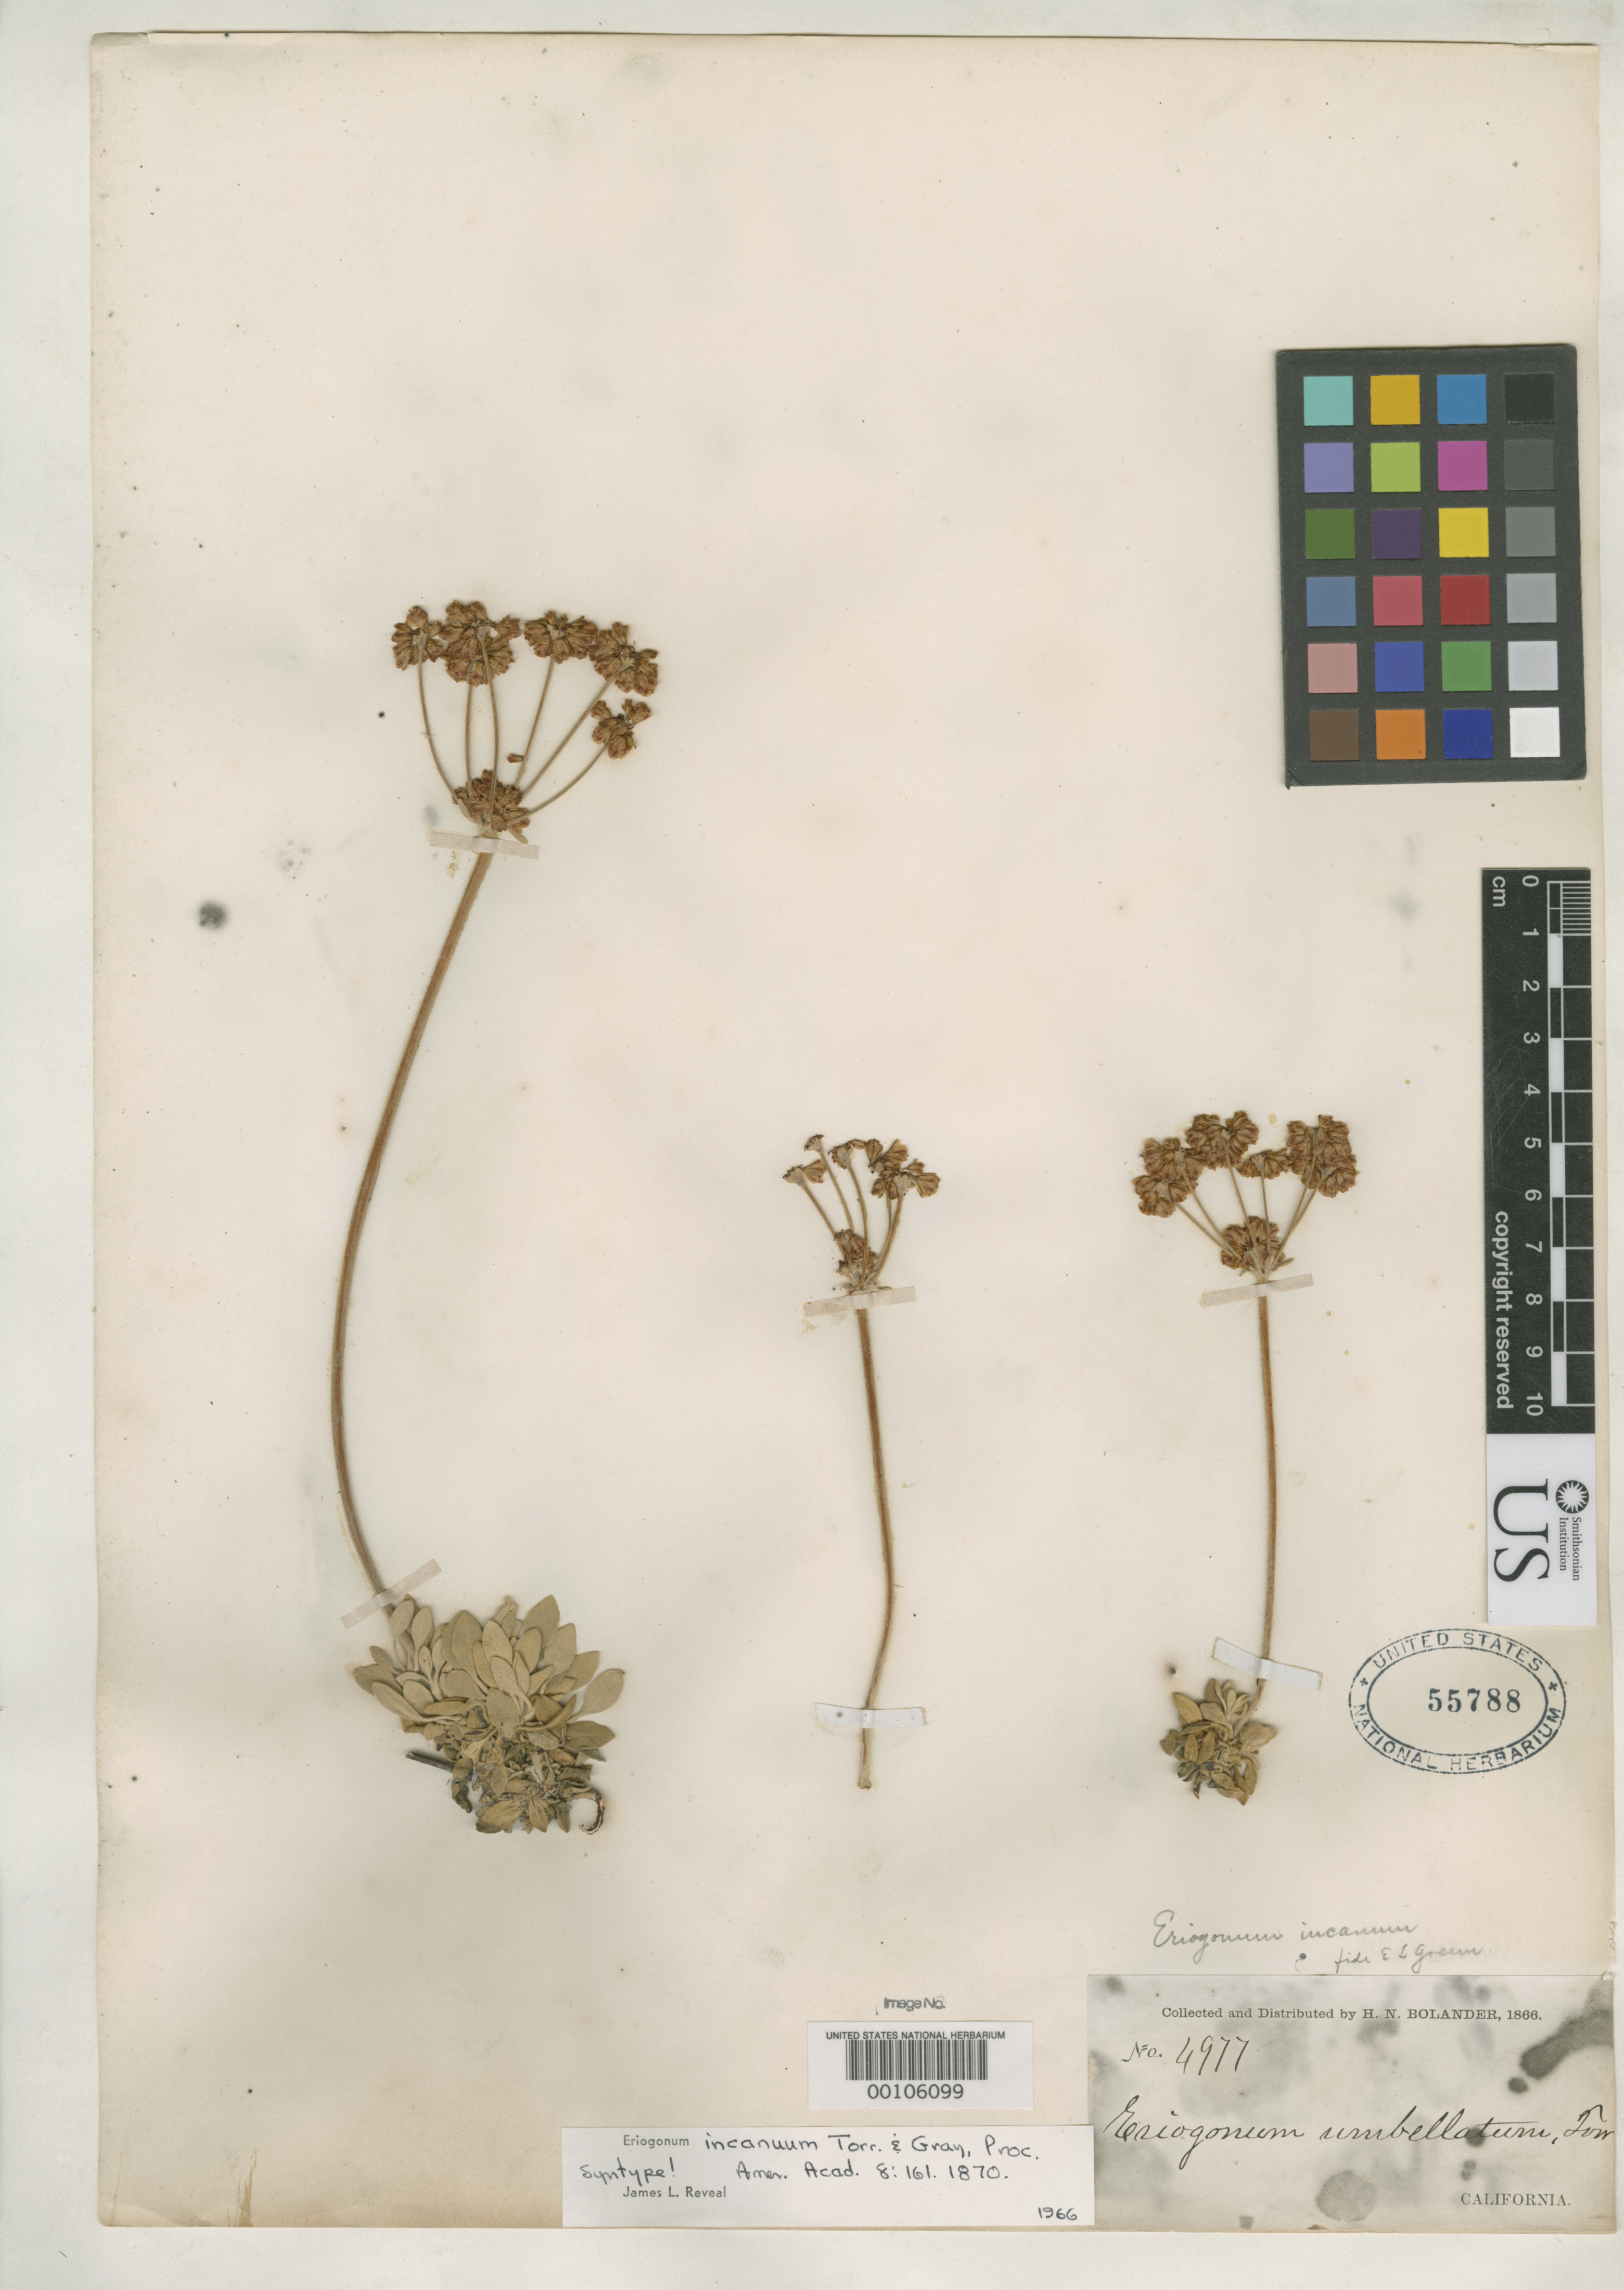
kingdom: Plantae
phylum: Tracheophyta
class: Magnoliopsida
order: Caryophyllales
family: Polygonaceae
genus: Eriogonum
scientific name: Eriogonum incanum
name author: Torr. & A. Gray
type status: Isosyntype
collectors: H. Bolander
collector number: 4977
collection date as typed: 1866 to -- --- 1868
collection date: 1866/1868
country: United States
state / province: California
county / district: Mariposa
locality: Bigtree grove, Yosemite National Park.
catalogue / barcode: US 55788